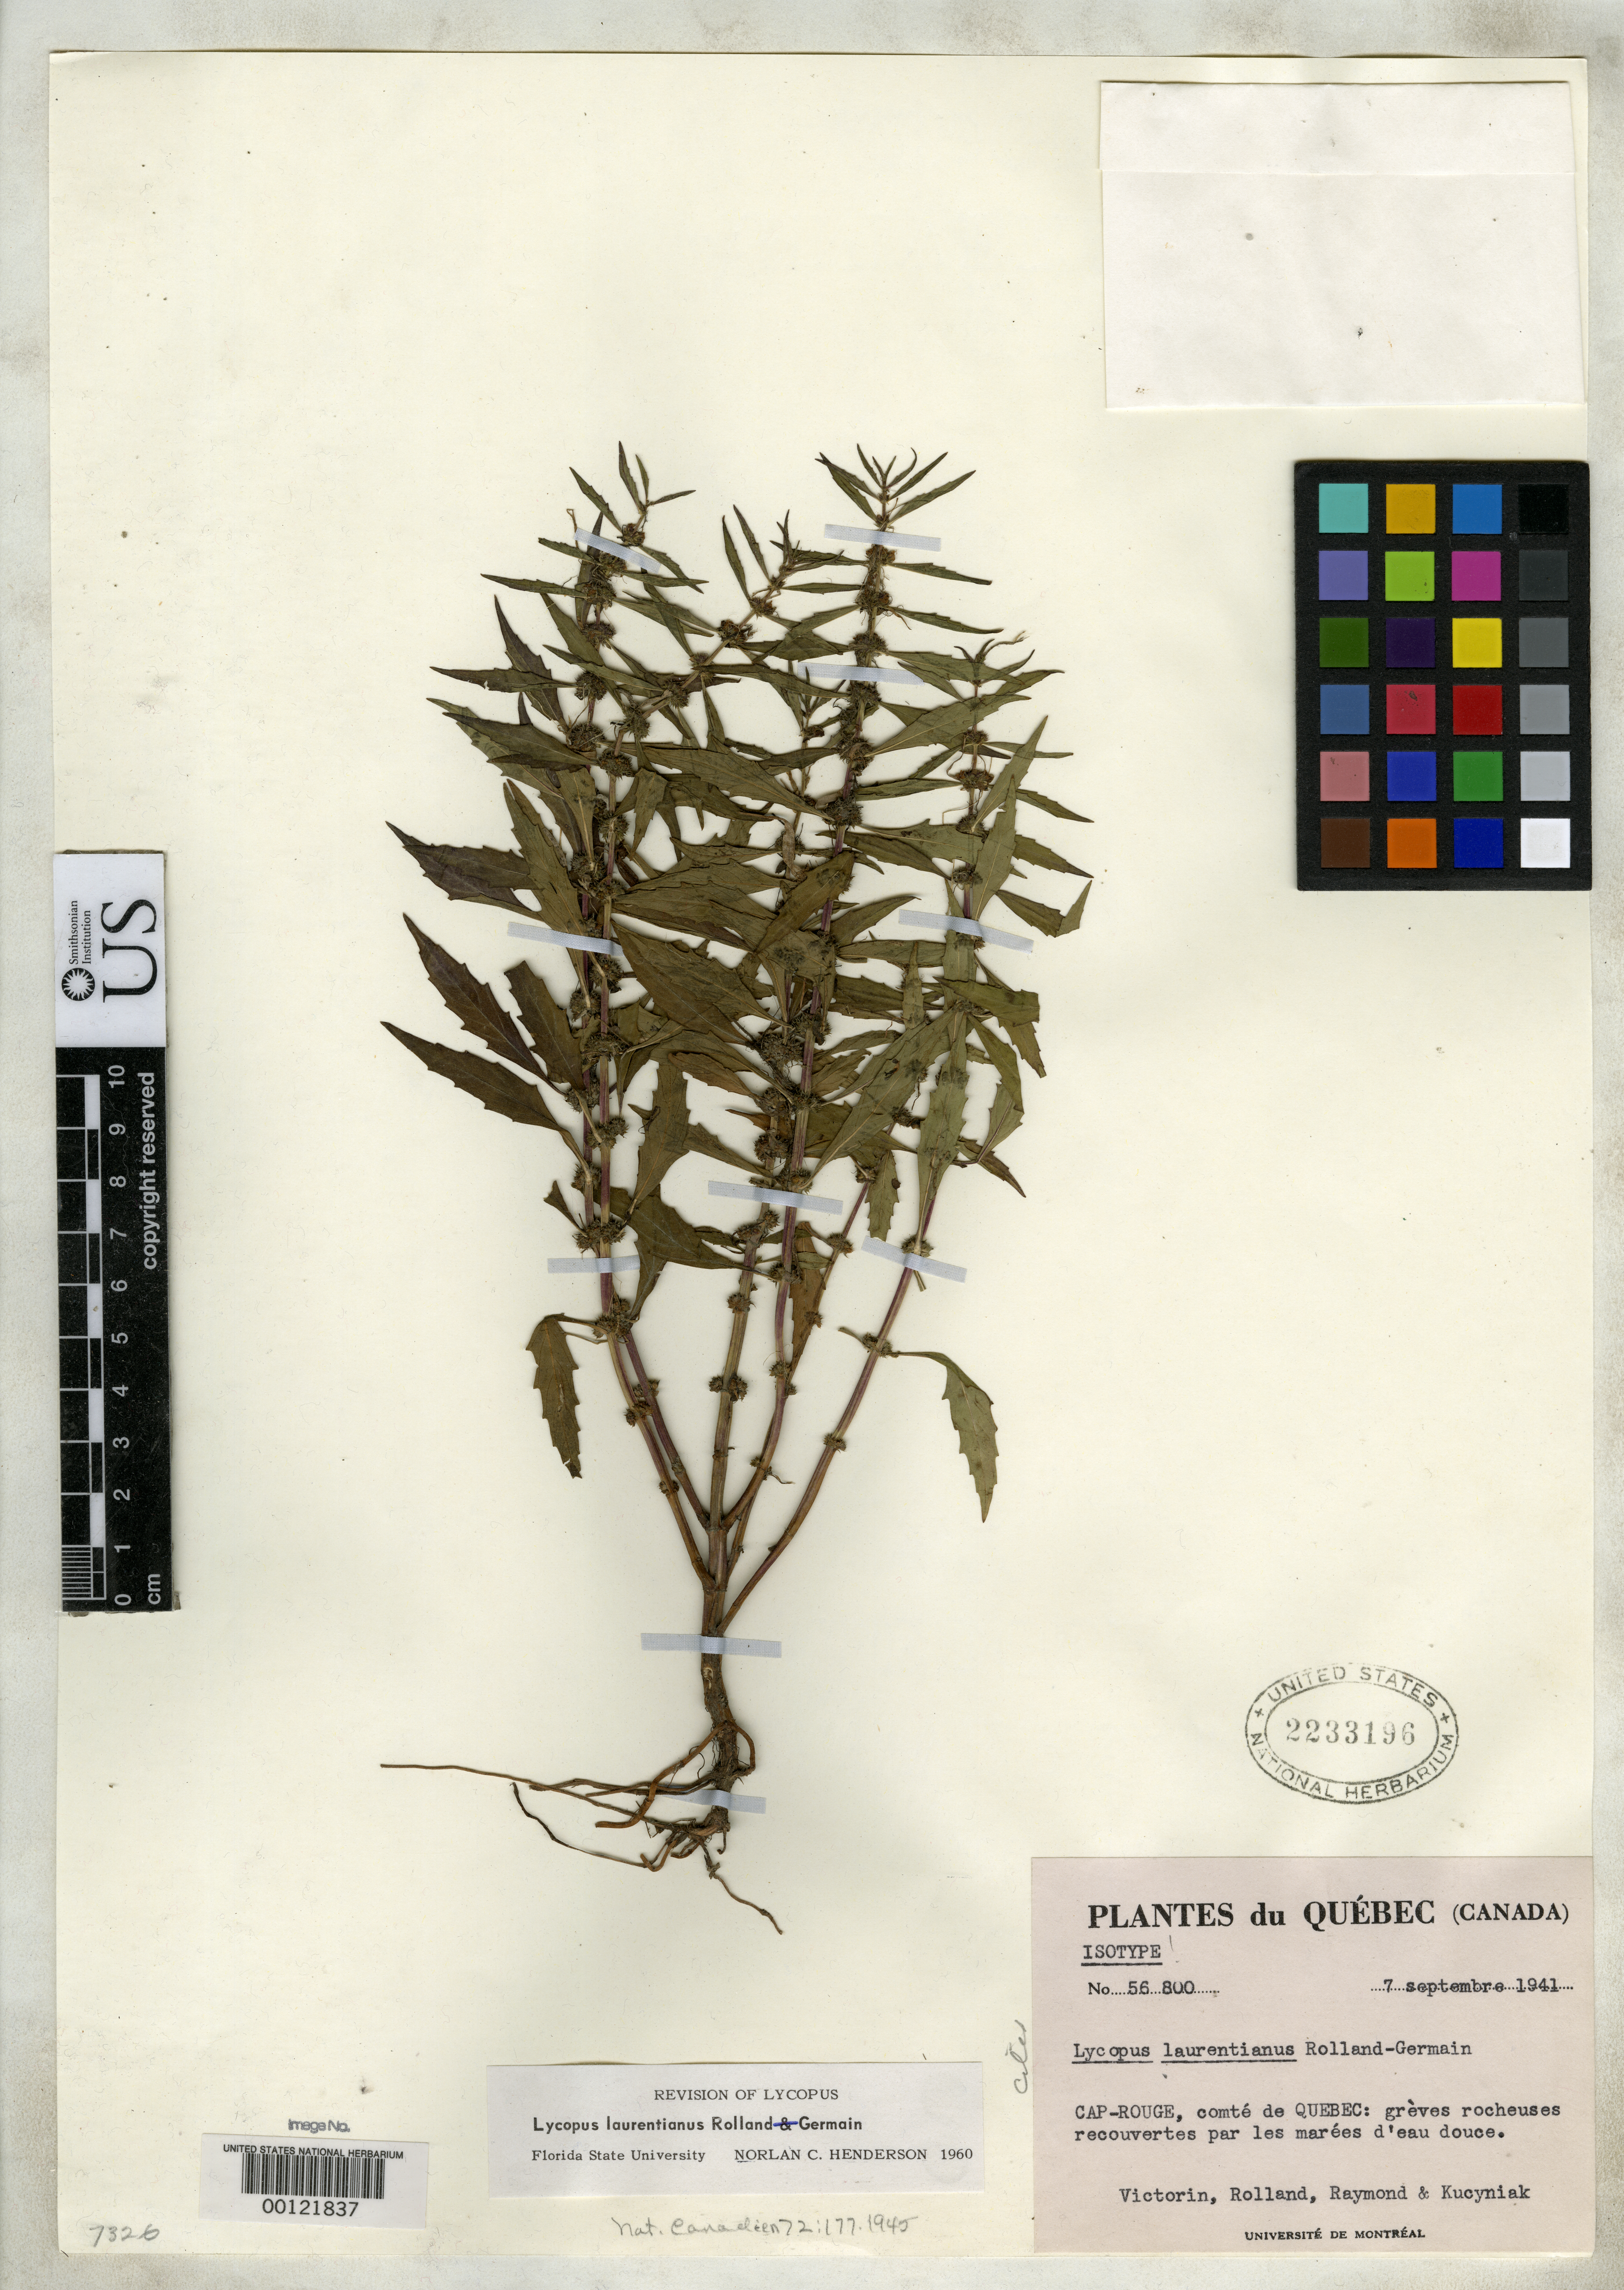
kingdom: Plantae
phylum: Tracheophyta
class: Magnoliopsida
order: Lamiales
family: Lamiaceae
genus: Lycopus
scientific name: Lycopus laurentianus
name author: Rolland-Germain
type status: Isotype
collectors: Fr. Marie-Victorin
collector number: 56800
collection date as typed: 07 Sep 1941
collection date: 1941-09-07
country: Canada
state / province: Quebec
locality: Cap-rouge, Comtede Quebec.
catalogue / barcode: US 2233196